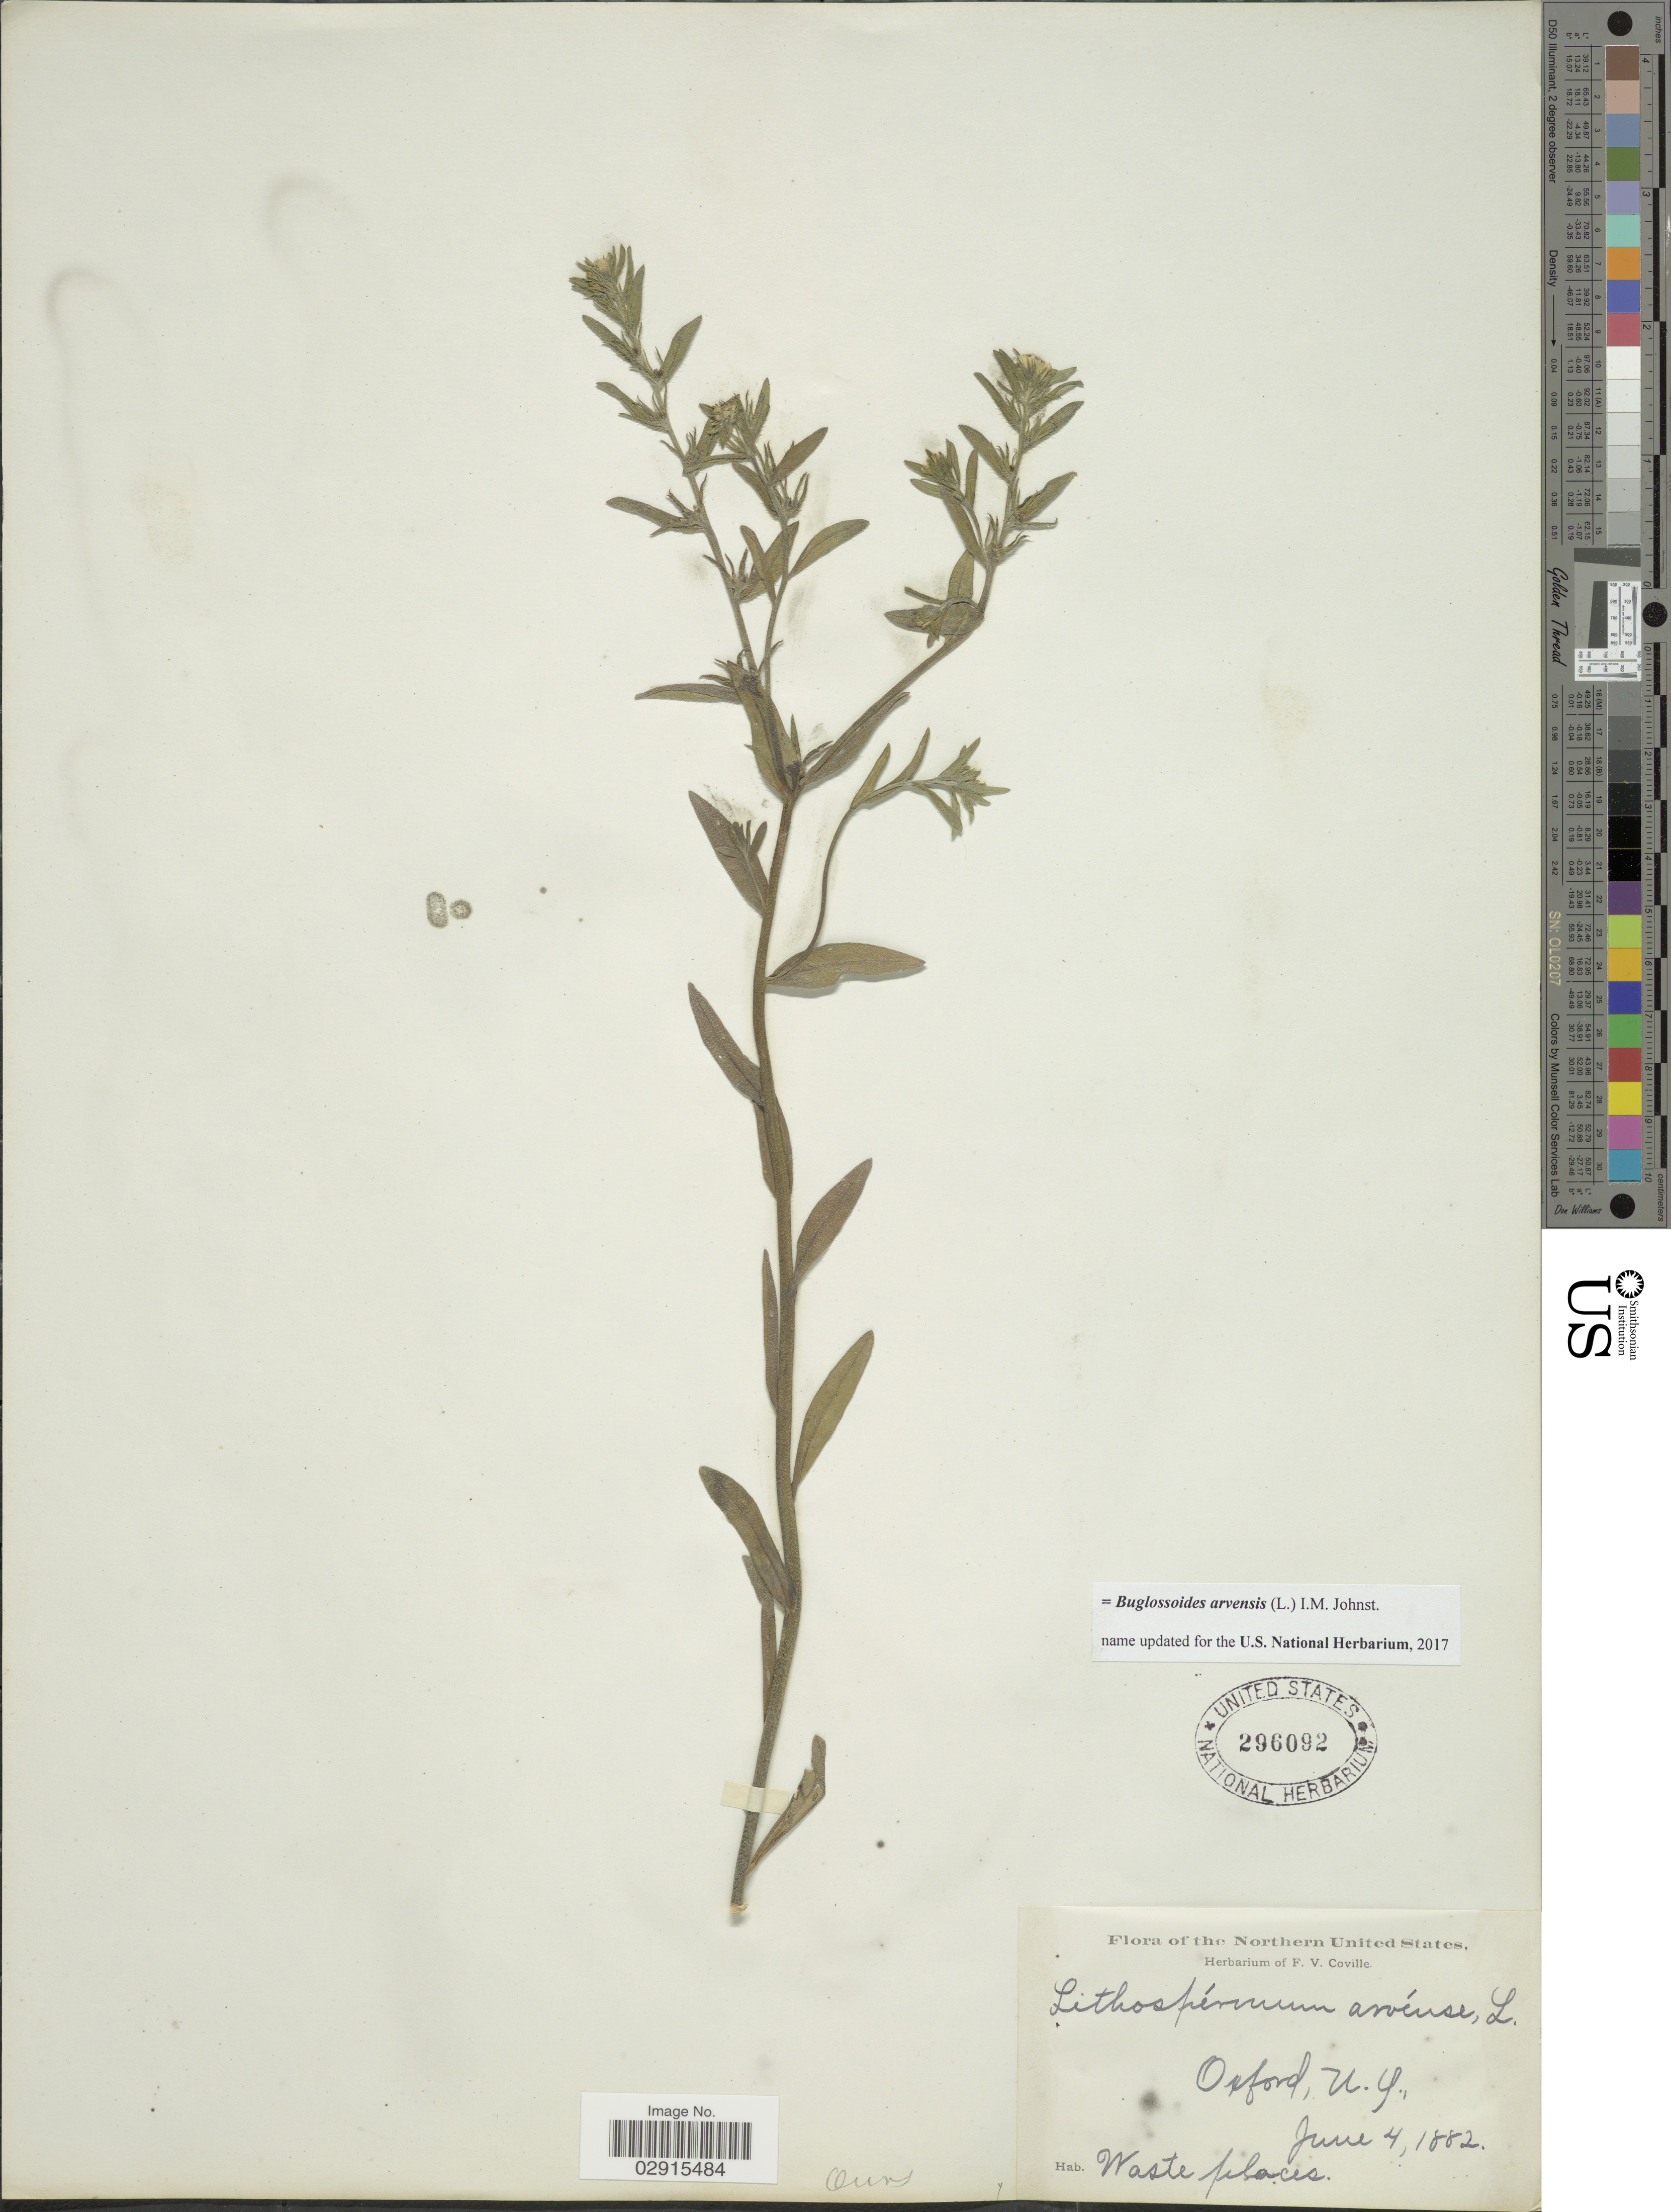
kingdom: Plantae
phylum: Tracheophyta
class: Magnoliopsida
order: Boraginales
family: Boraginaceae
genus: Buglossoides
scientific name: Buglossoides arvensis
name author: (L.) I.M. Johnst.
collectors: ex herb. F. V. Coville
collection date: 1882-06-04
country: United States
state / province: New York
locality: Northern United States, Oxford.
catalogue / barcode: US 296092